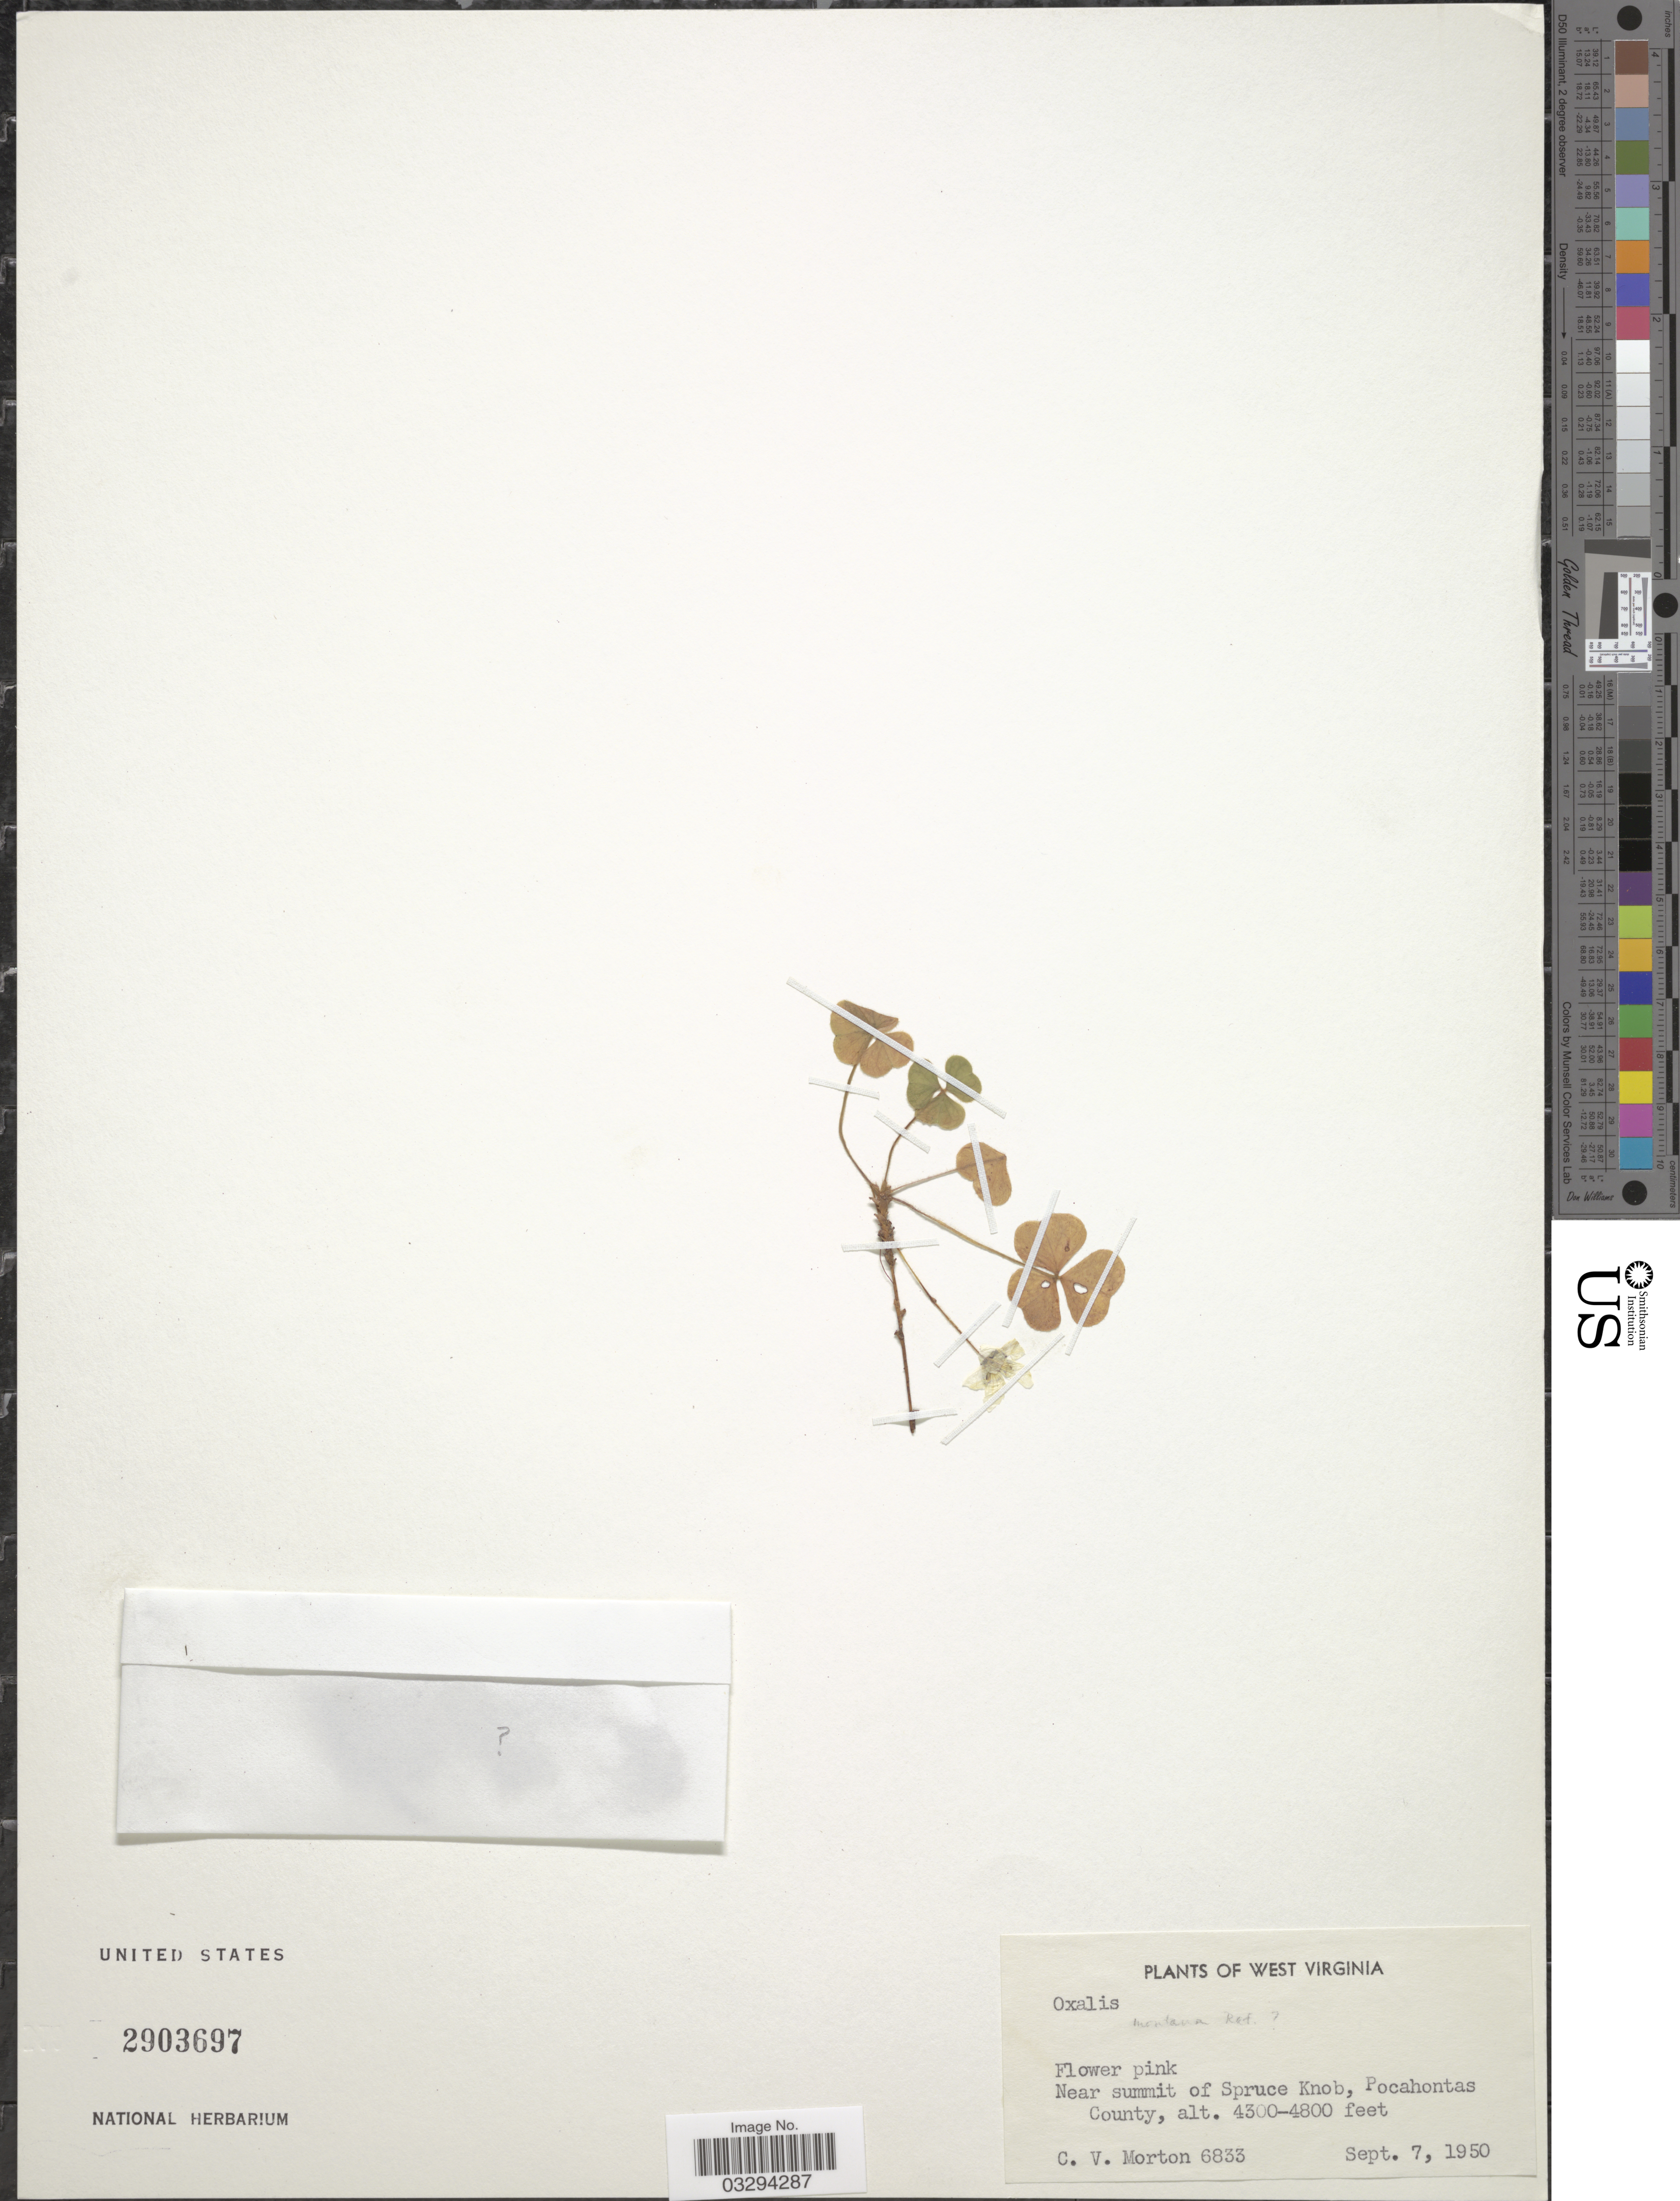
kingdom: Plantae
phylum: Tracheophyta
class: Magnoliopsida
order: Oxalidales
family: Oxalidaceae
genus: Oxalis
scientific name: Oxalis sp.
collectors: C. V. Morton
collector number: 6833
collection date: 1950-09-07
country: United States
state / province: West Virginia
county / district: Pocahontas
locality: Near summit of Spruce Knob, Pocantas County.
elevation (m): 1311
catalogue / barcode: US 2903697